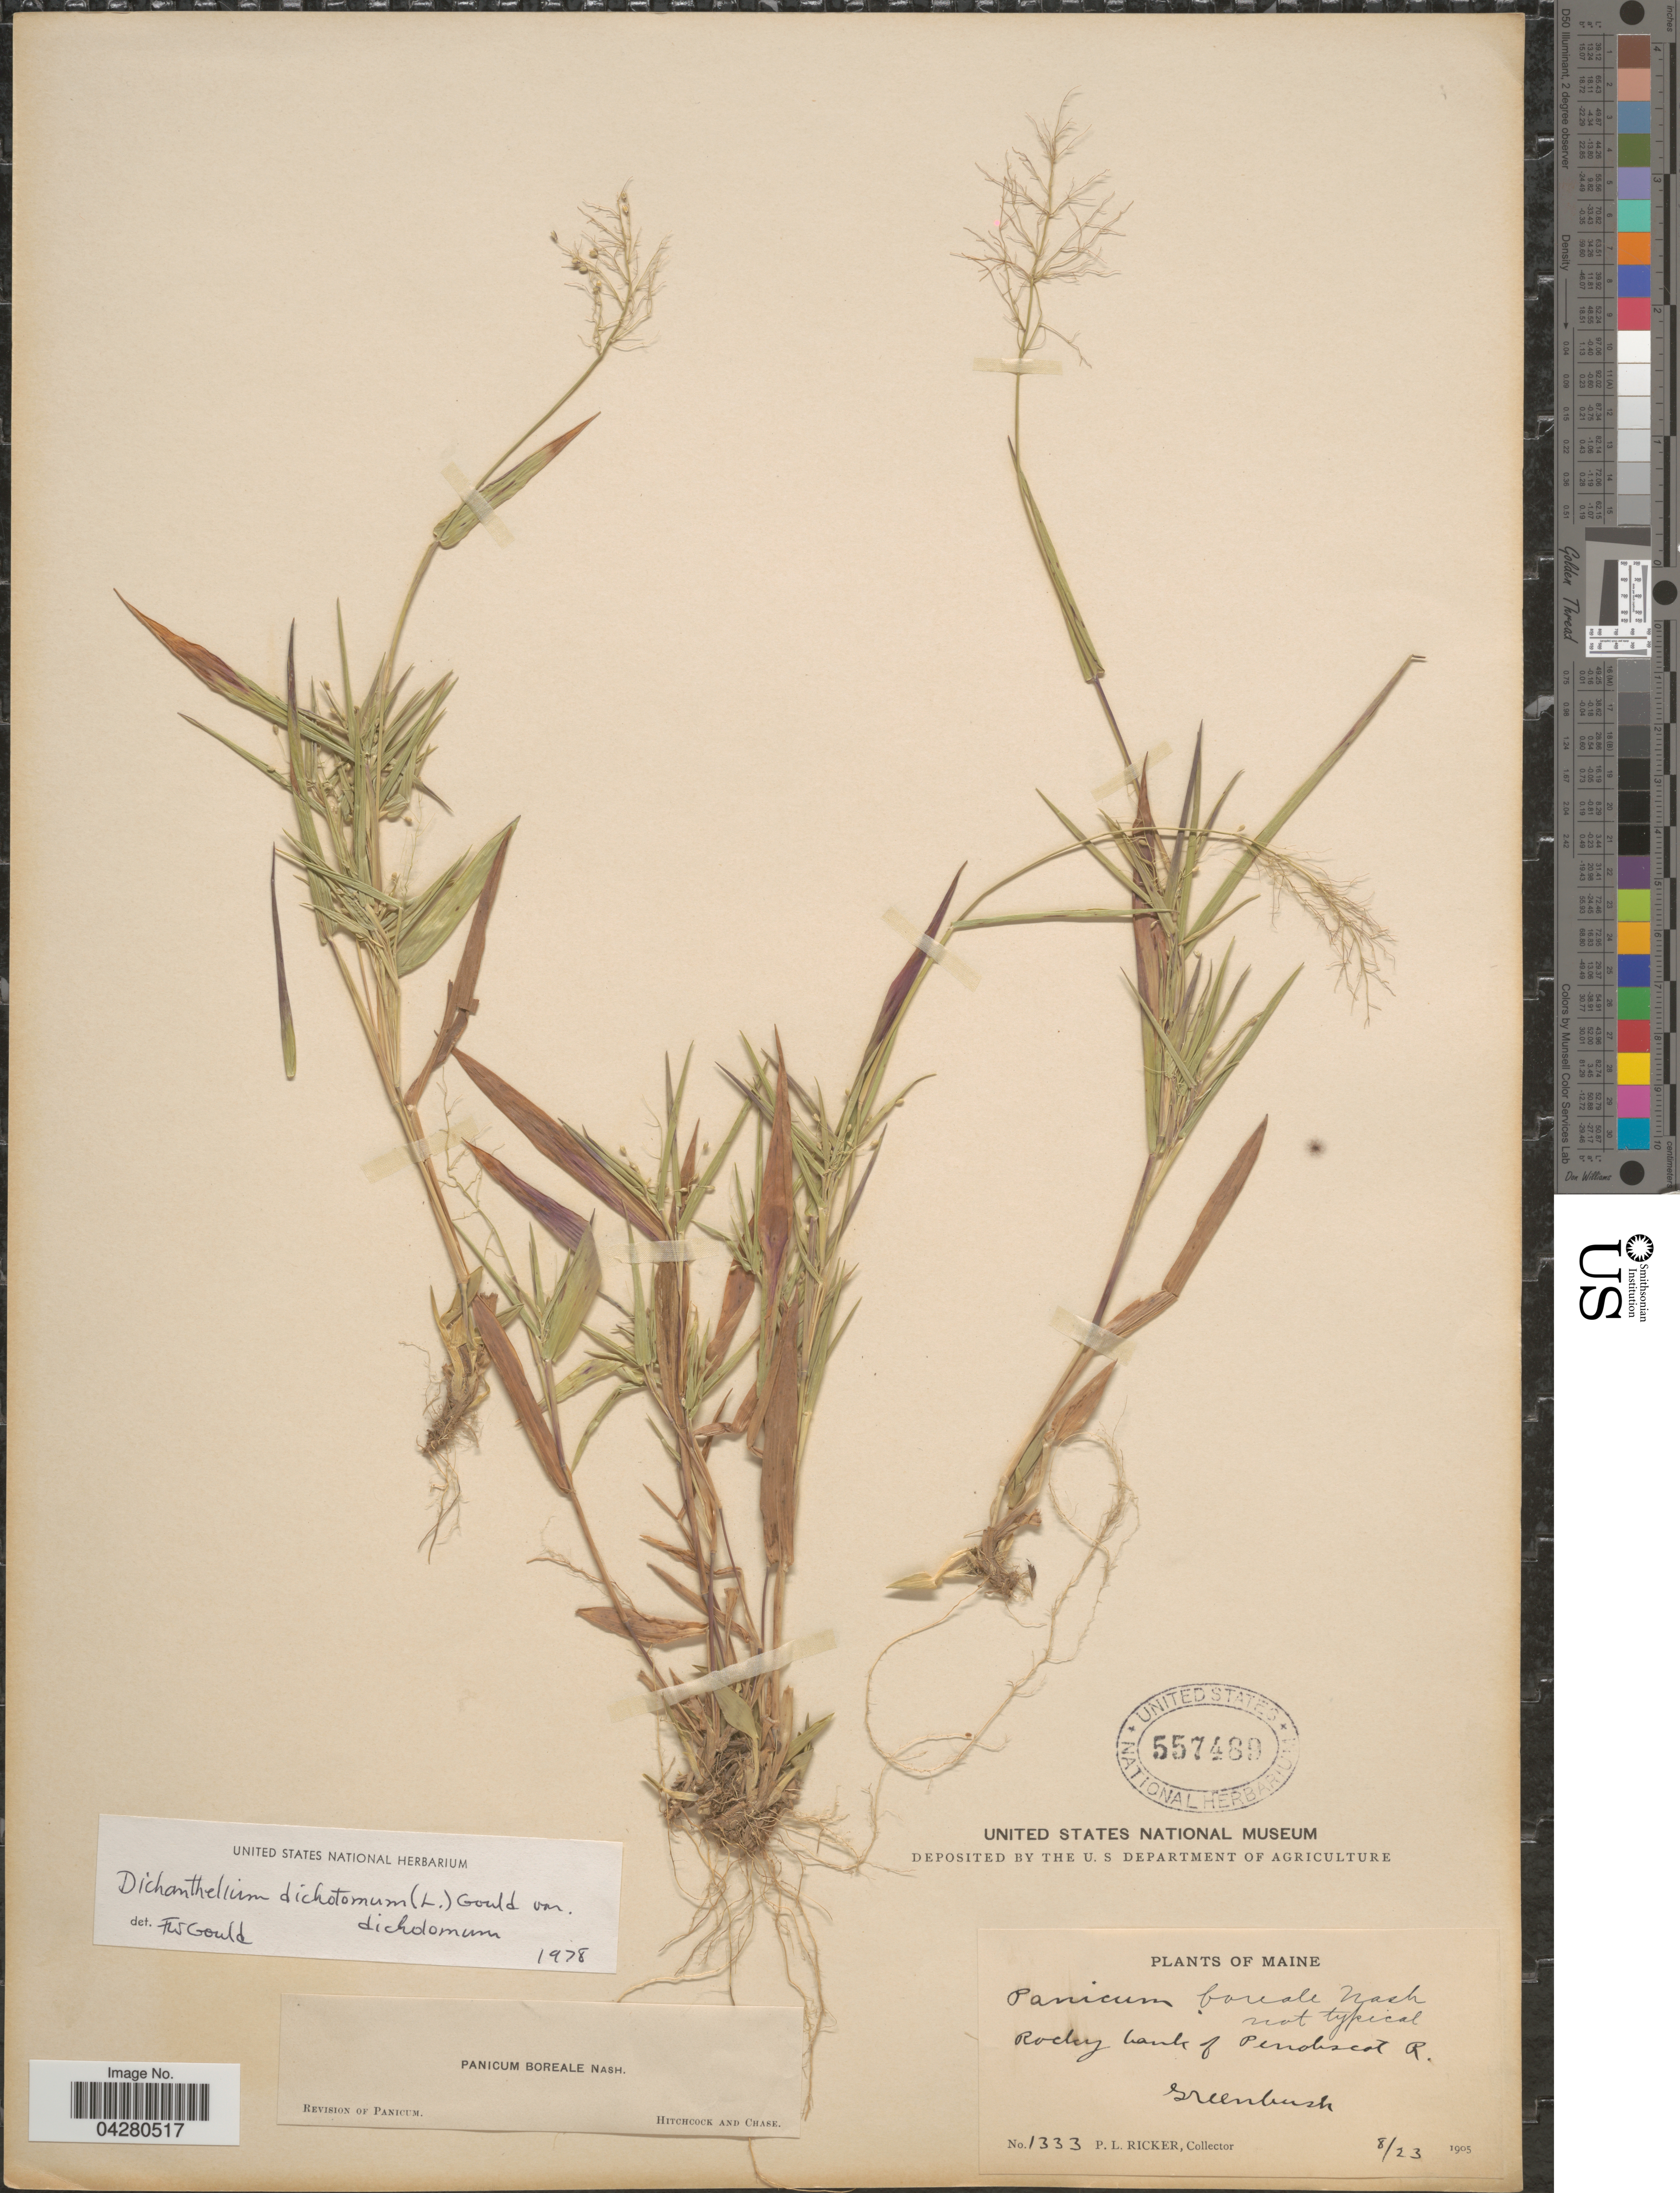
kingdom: Plantae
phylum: Tracheophyta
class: Liliopsida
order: Poales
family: Poaceae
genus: Dichanthelium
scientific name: Dichanthelium dichotomum var. dichotomum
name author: (L.) Gould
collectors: P. Ricker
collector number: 1333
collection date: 1905-08-23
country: United States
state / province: Maine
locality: Rocky bank of Penobscot R. Greenbush.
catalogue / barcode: US 557489